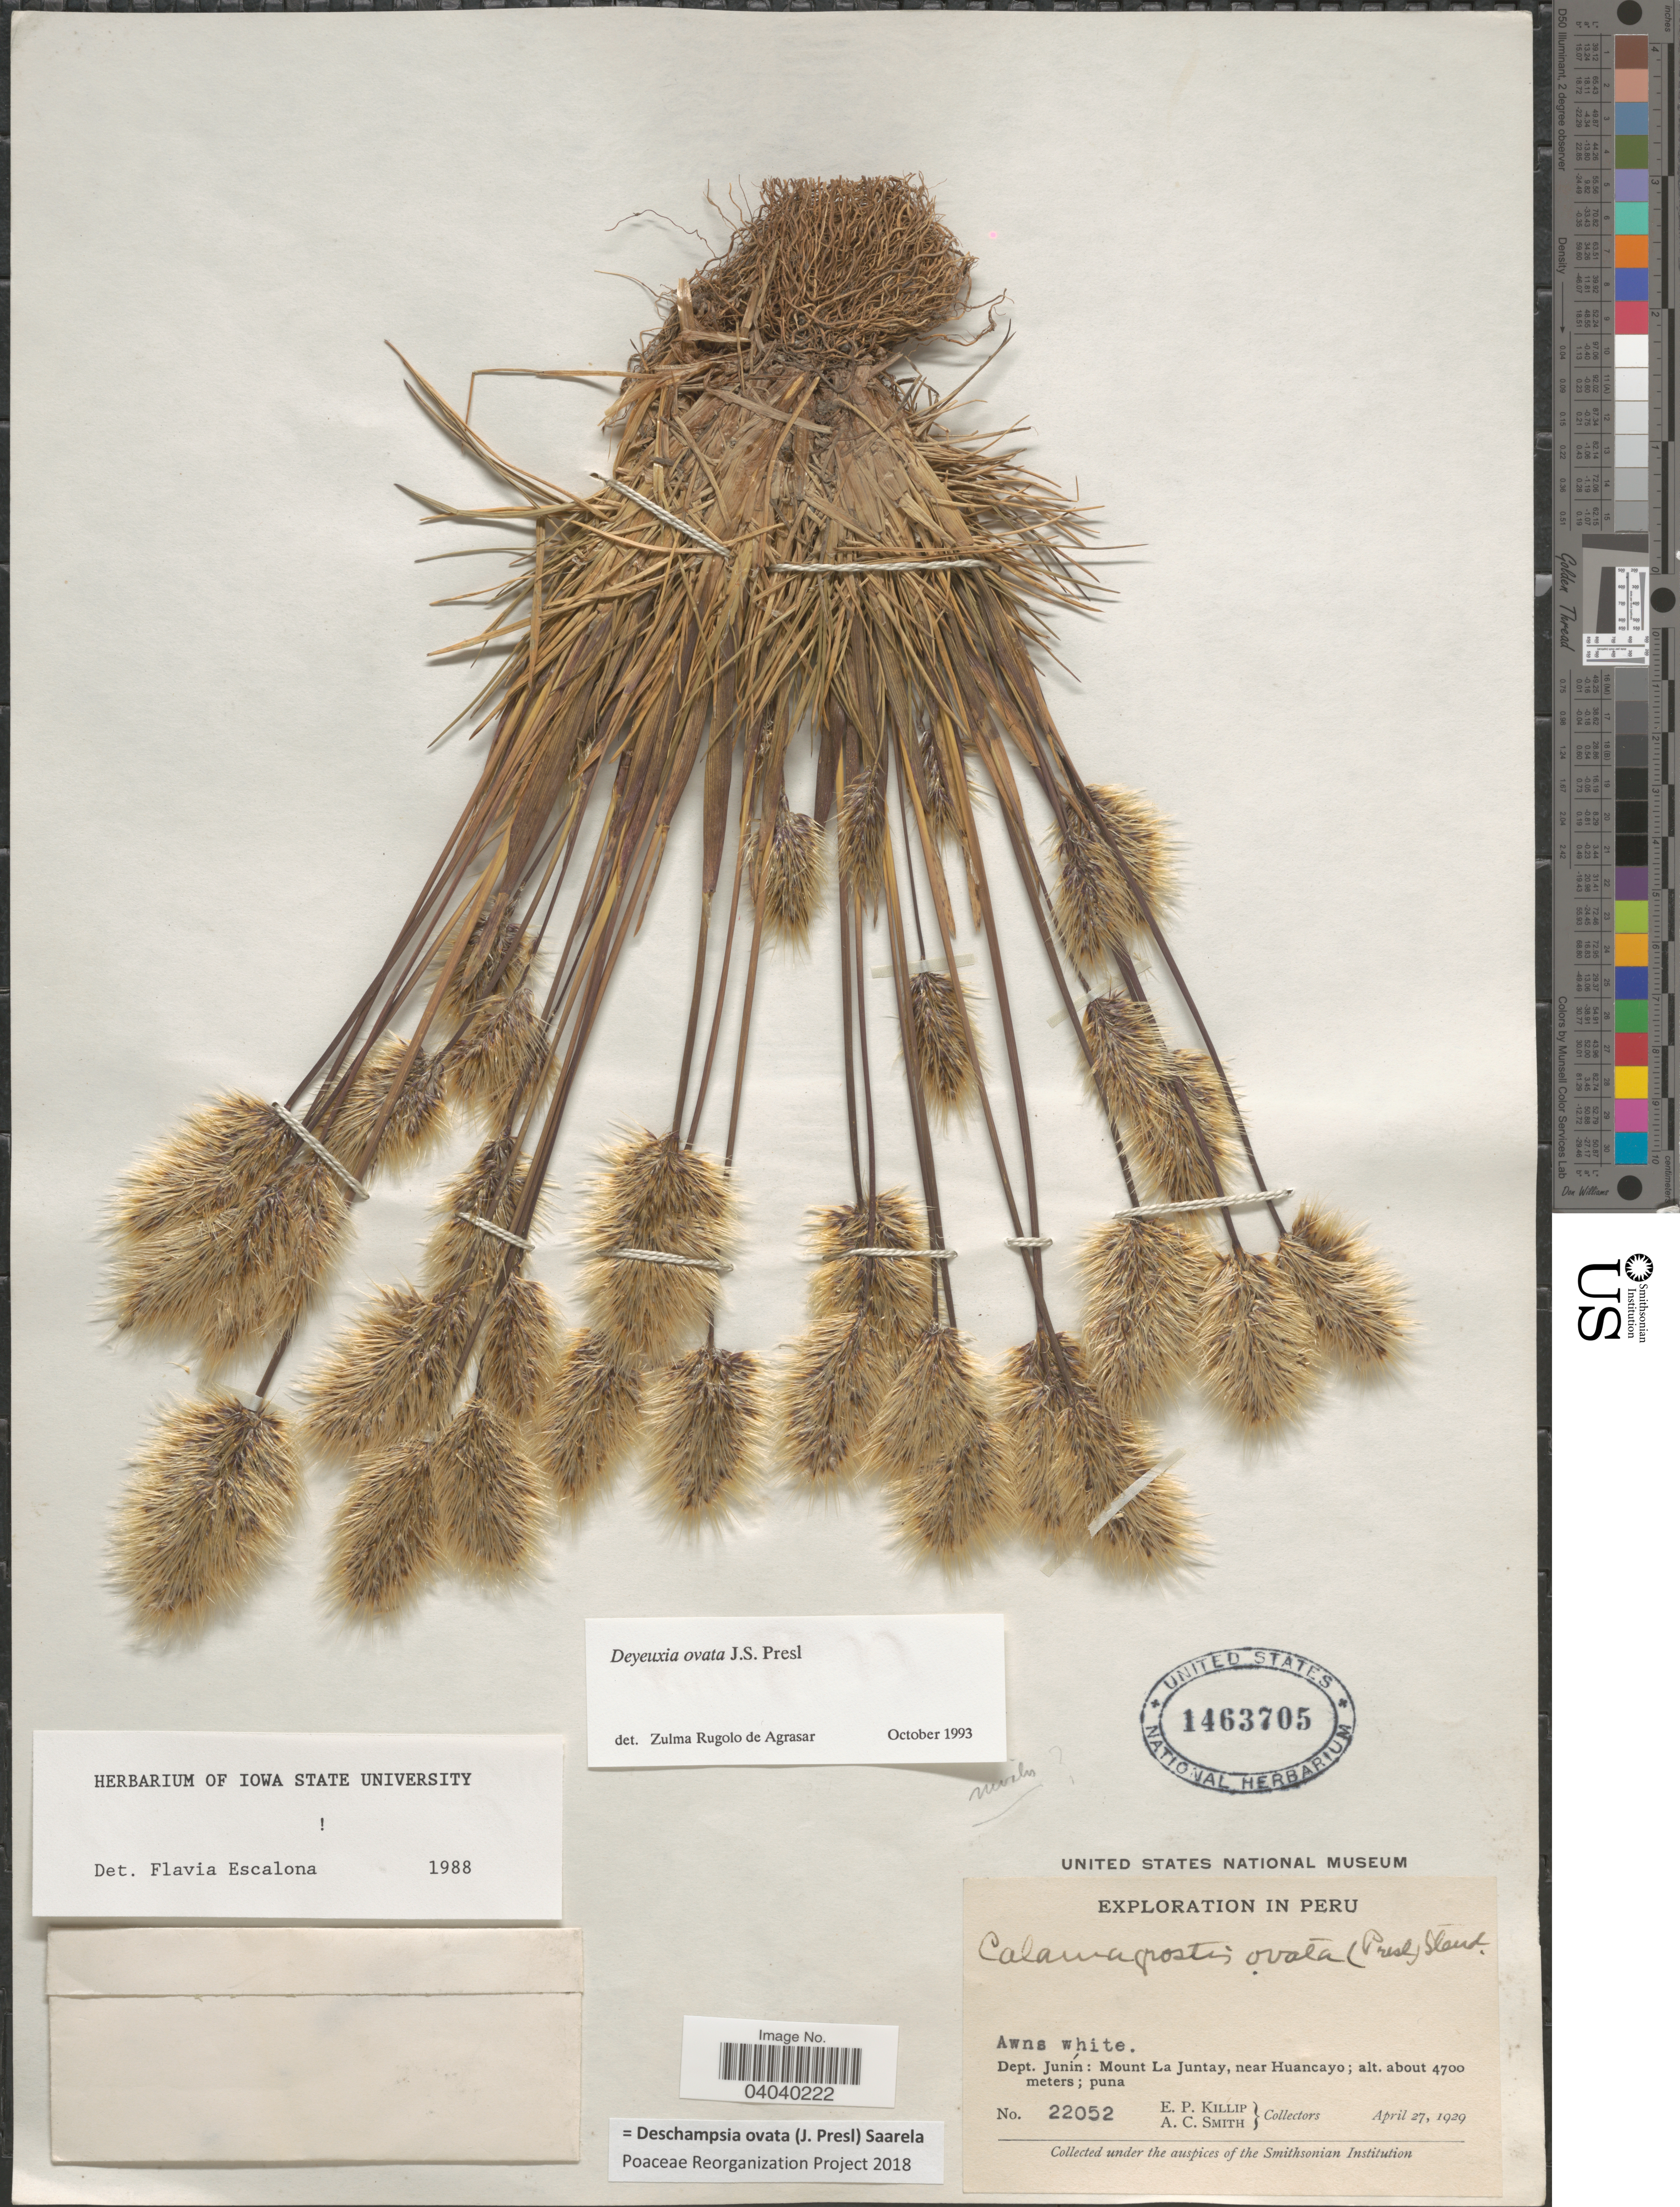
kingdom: Plantae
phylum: Tracheophyta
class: Liliopsida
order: Poales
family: Poaceae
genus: Deschampsia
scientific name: Deschampsia ovata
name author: (J. Presl) Saarela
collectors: E. P. Killip & A. C. Smith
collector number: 22052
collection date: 1929-04-27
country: Peru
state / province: Junín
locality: Dept. Junín: Mount La Juntay, near Huancayo.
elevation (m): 4700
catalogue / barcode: US 1463705